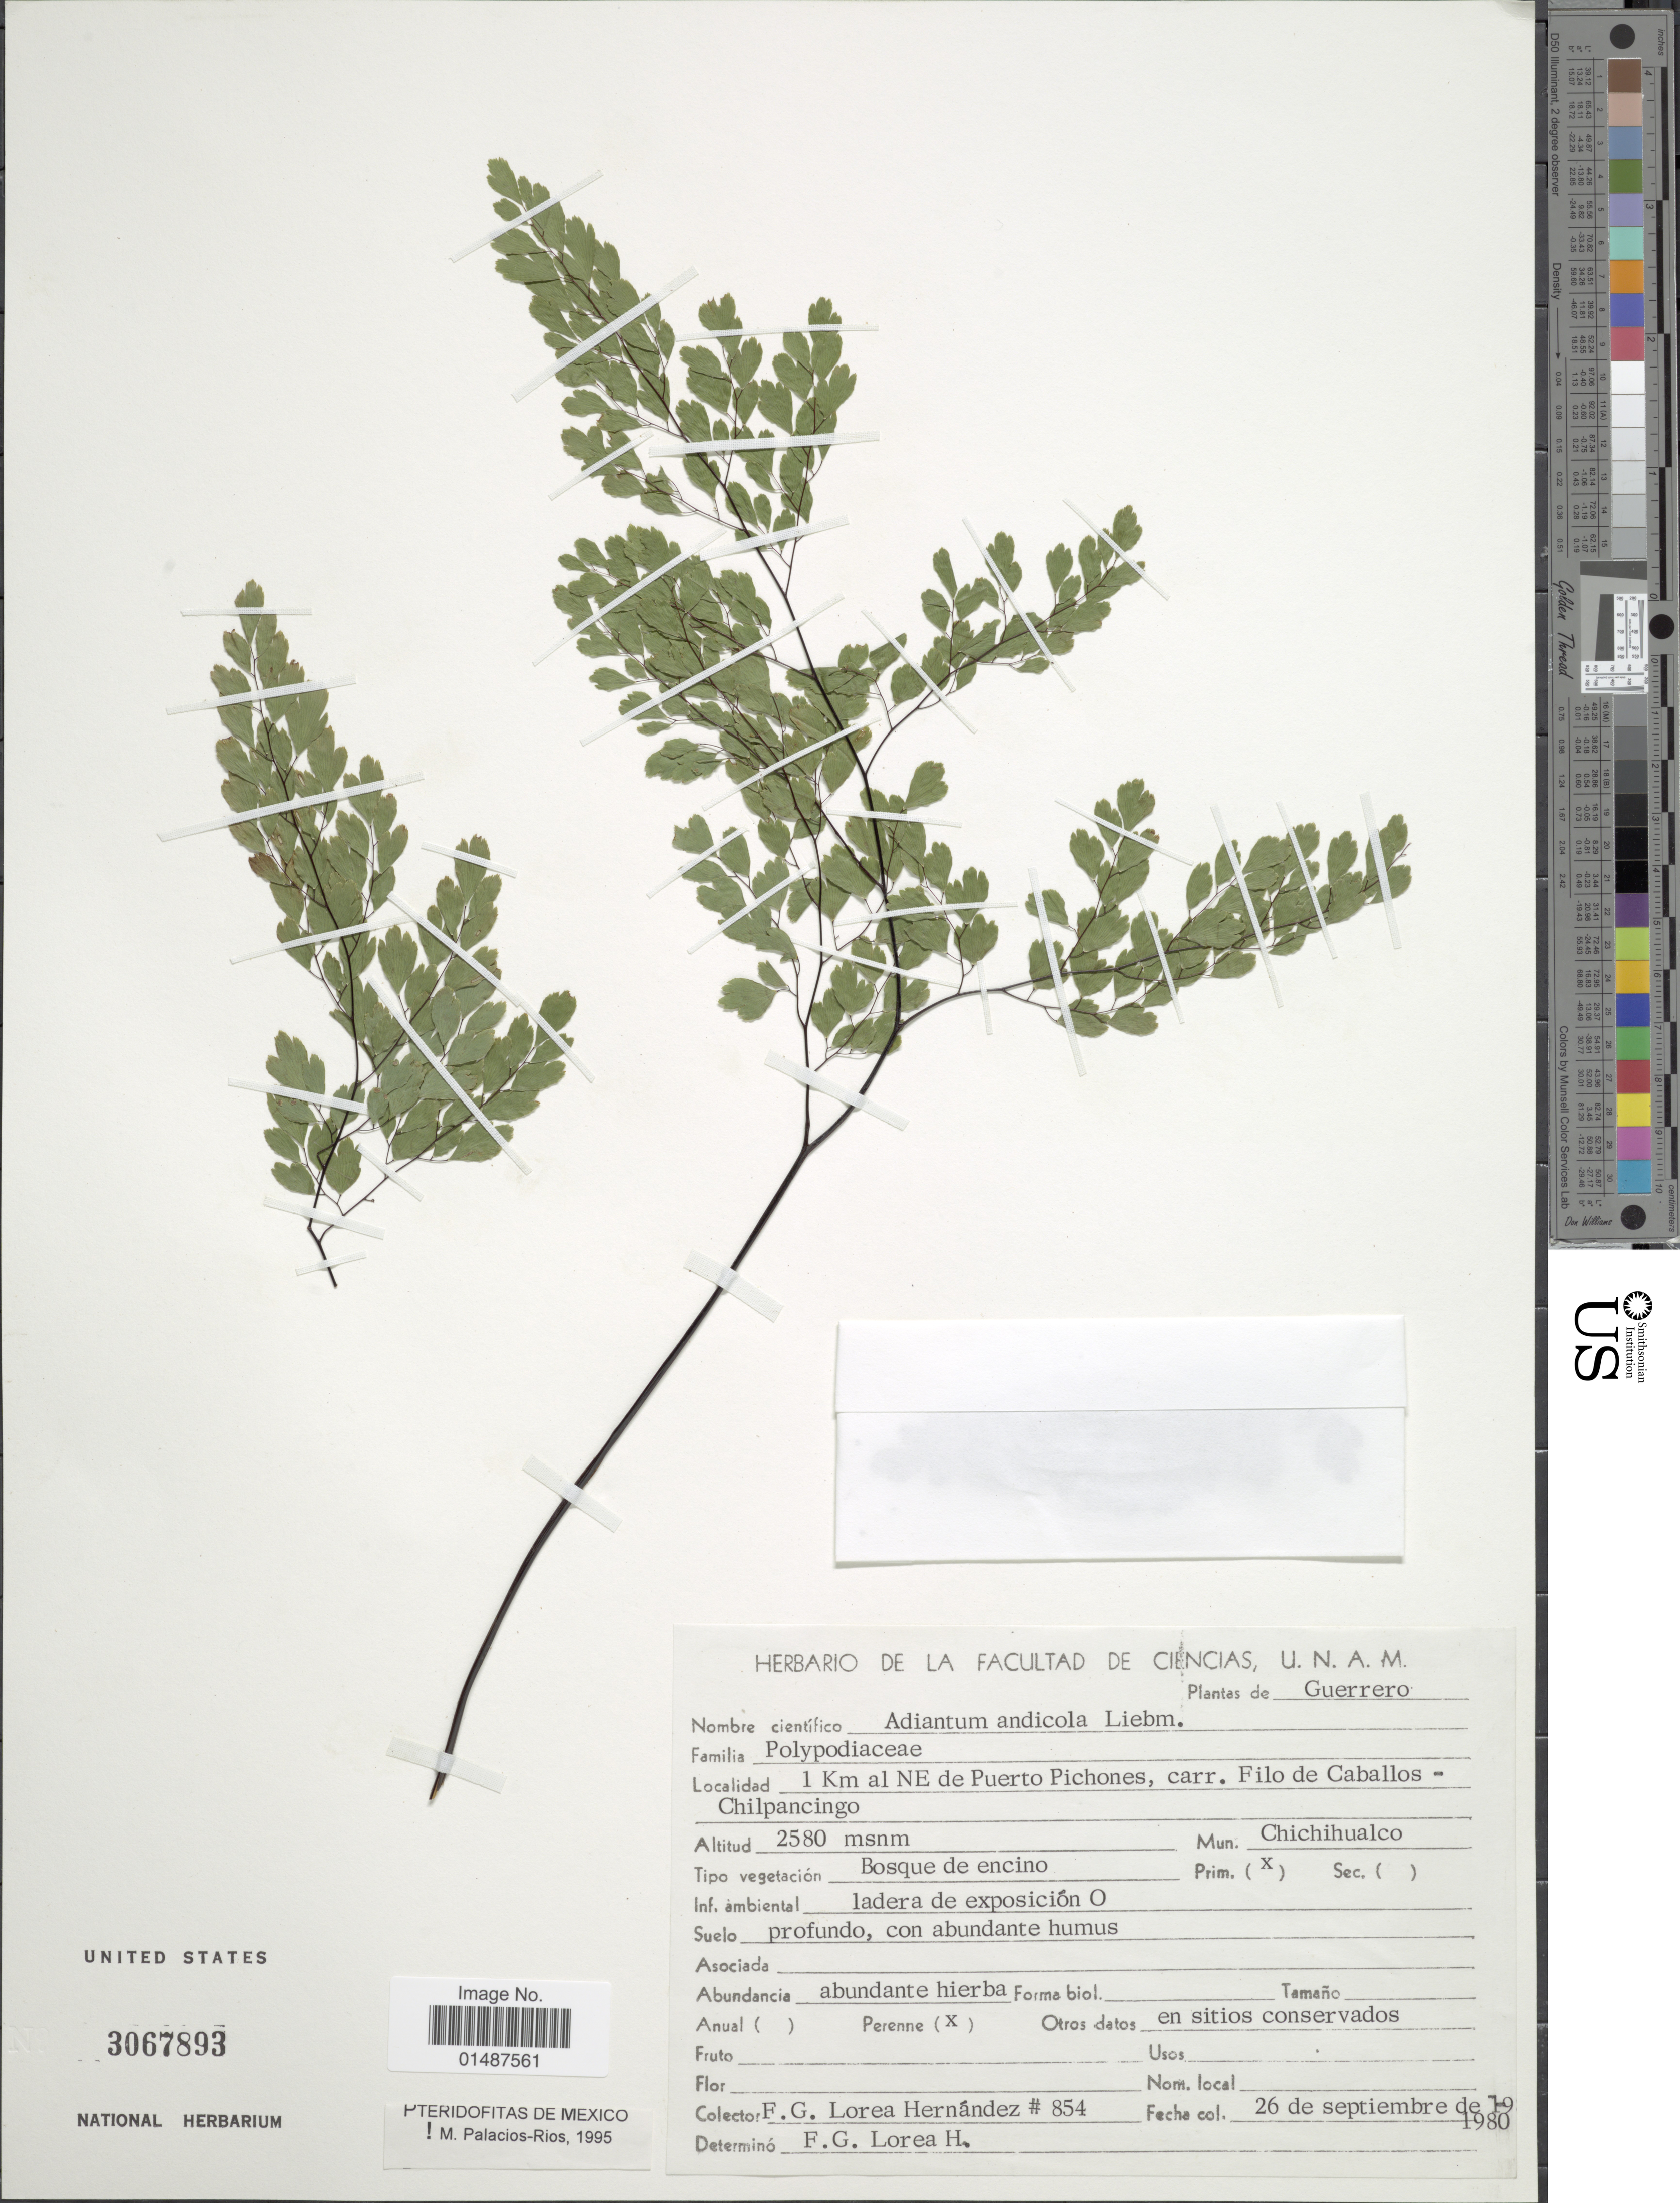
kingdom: Plantae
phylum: Tracheophyta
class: Polypodiopsida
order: Polypodiales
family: Pteridaceae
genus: Adiantum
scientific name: Adiantum andicola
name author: Liebm.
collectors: F. G. Lorea-Hernández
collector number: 854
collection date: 1980-09-26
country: Mexico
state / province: Guerrero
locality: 1 Km al NE de Puerto Pichones, carr. Filp de Caballos- Chilpancingo, Mun. Chichihualco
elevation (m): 2580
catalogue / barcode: US 30678893